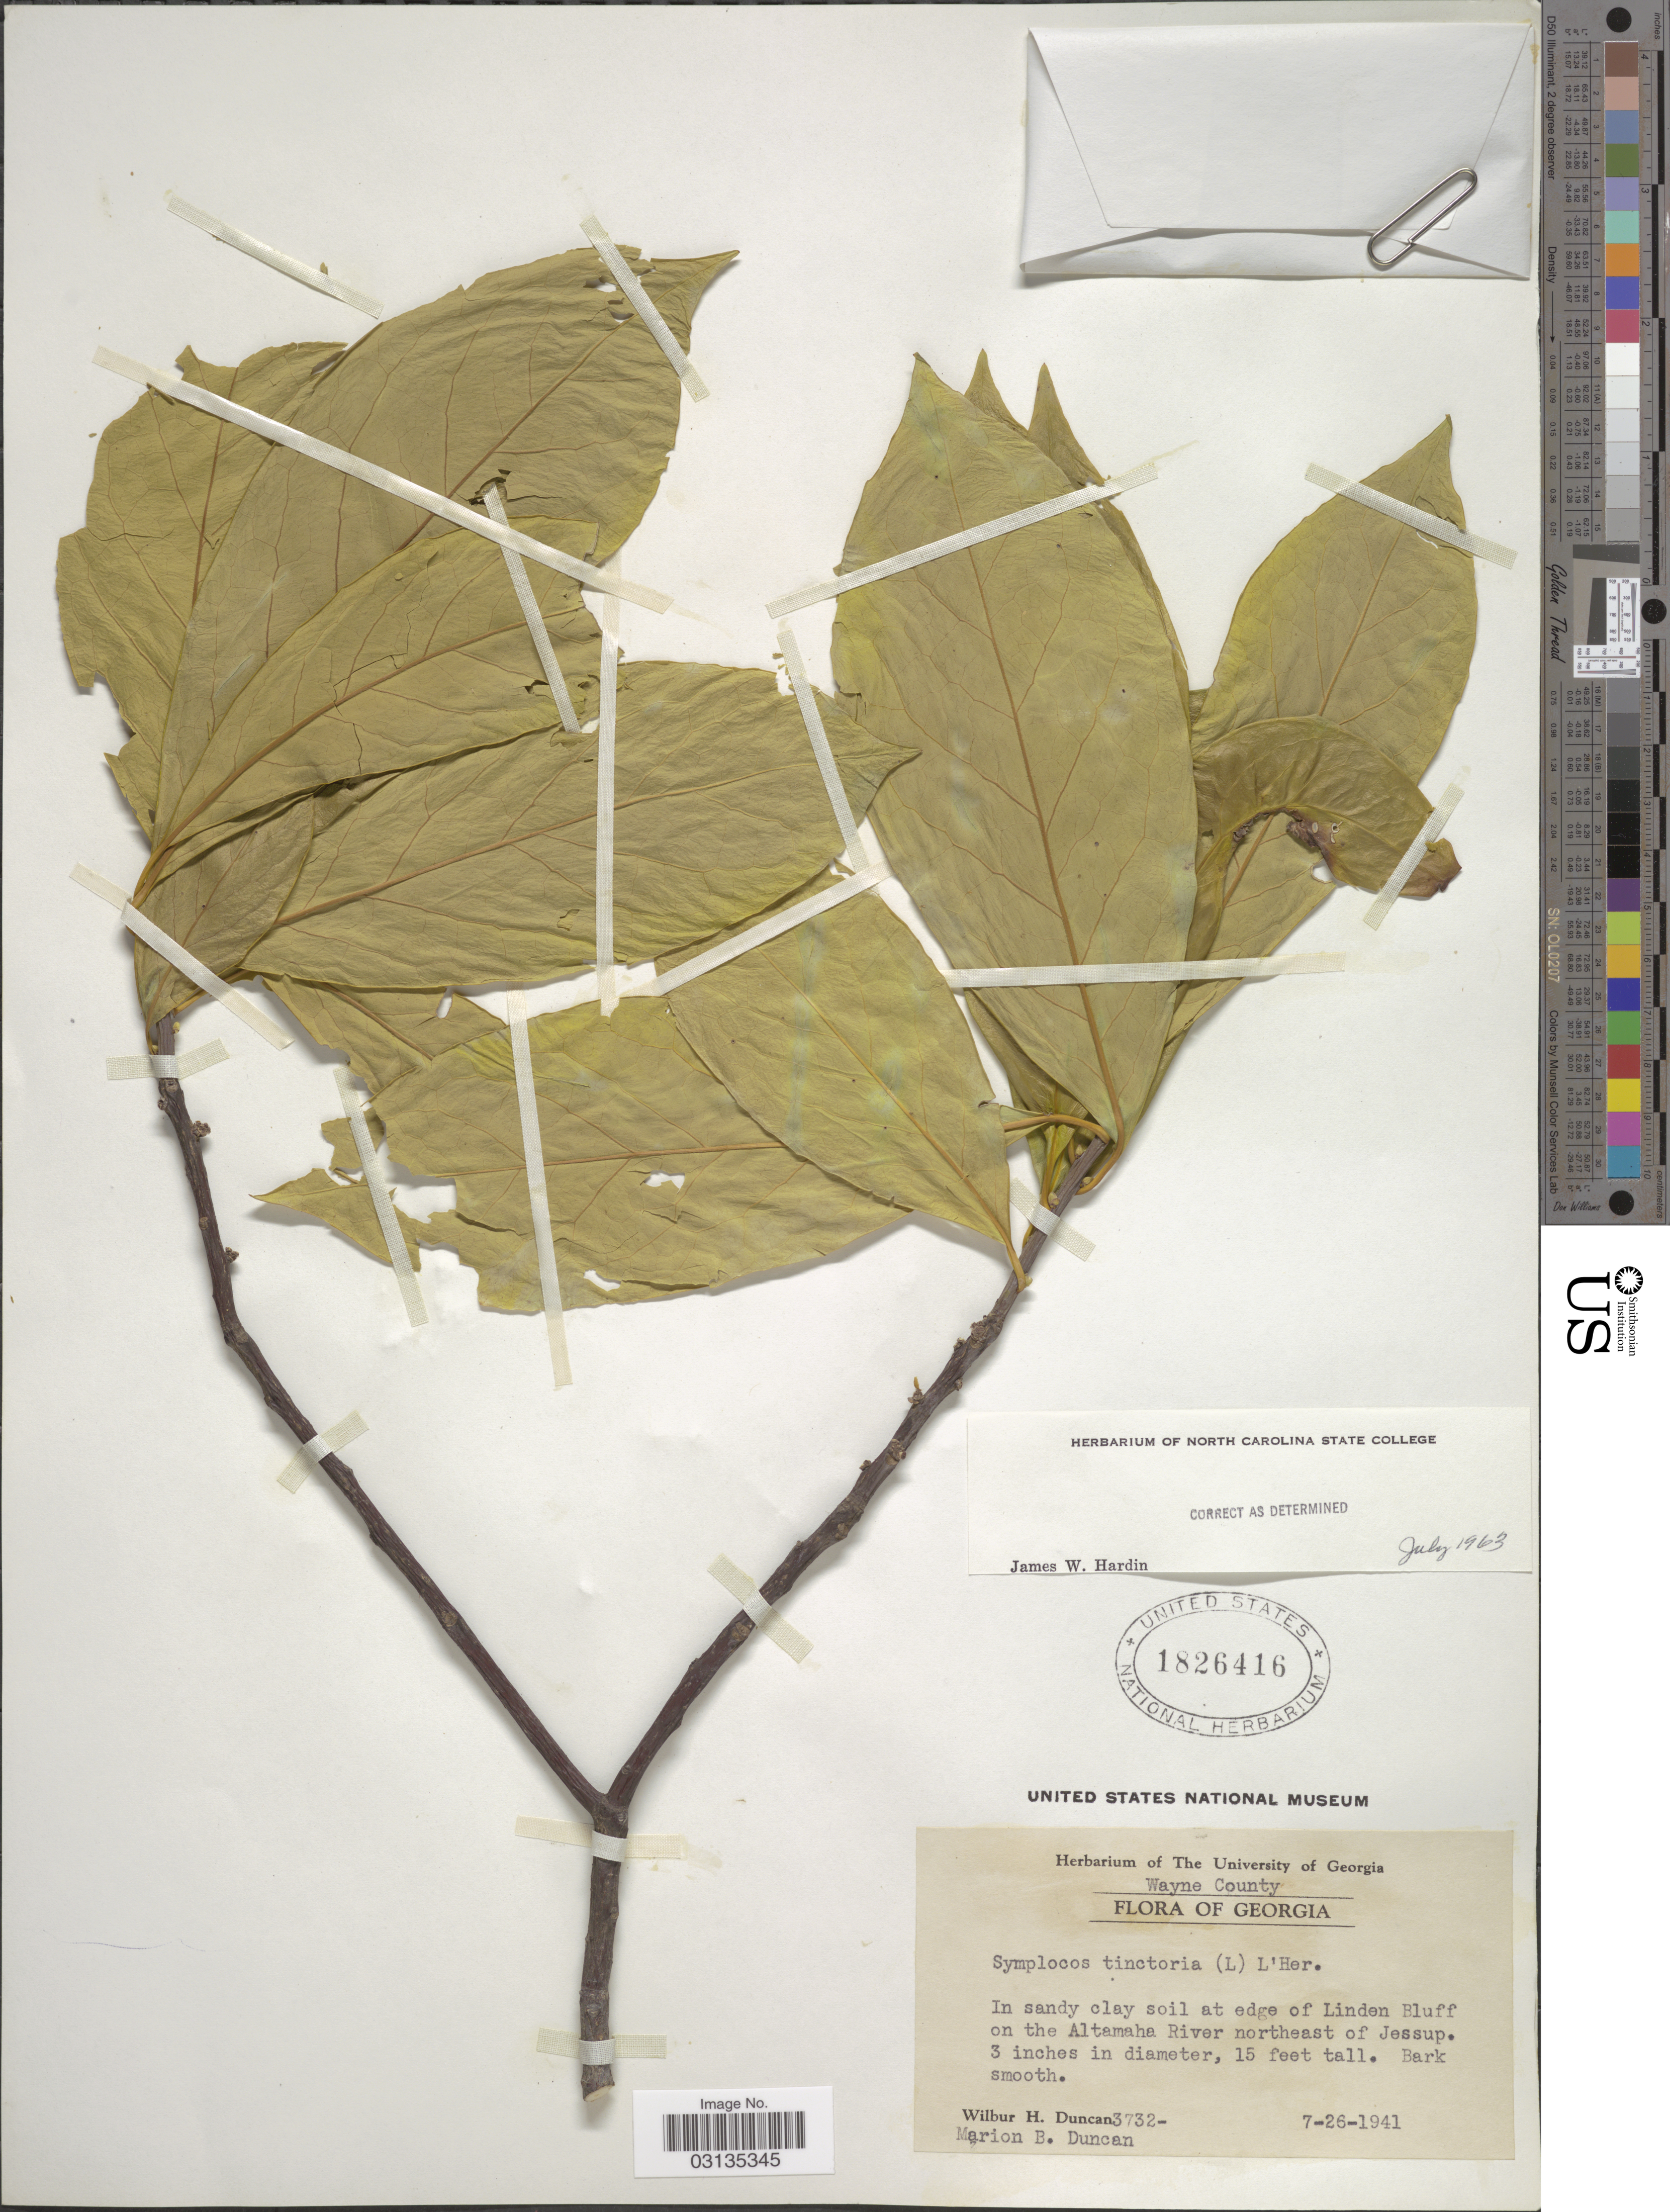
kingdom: Plantae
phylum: Tracheophyta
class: Magnoliopsida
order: Ericales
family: Symplocaceae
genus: Symplocos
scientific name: Symplocos tinctoria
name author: (L.) L'Hér.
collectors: W. H. Duncan & M. Duncan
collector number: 3732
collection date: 1941-07-26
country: United States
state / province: Georgia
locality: Wayne County. In sandy clay soil at edge of Linden Bluff on the Altamaha River northeast of Jessup.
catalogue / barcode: US 1826416